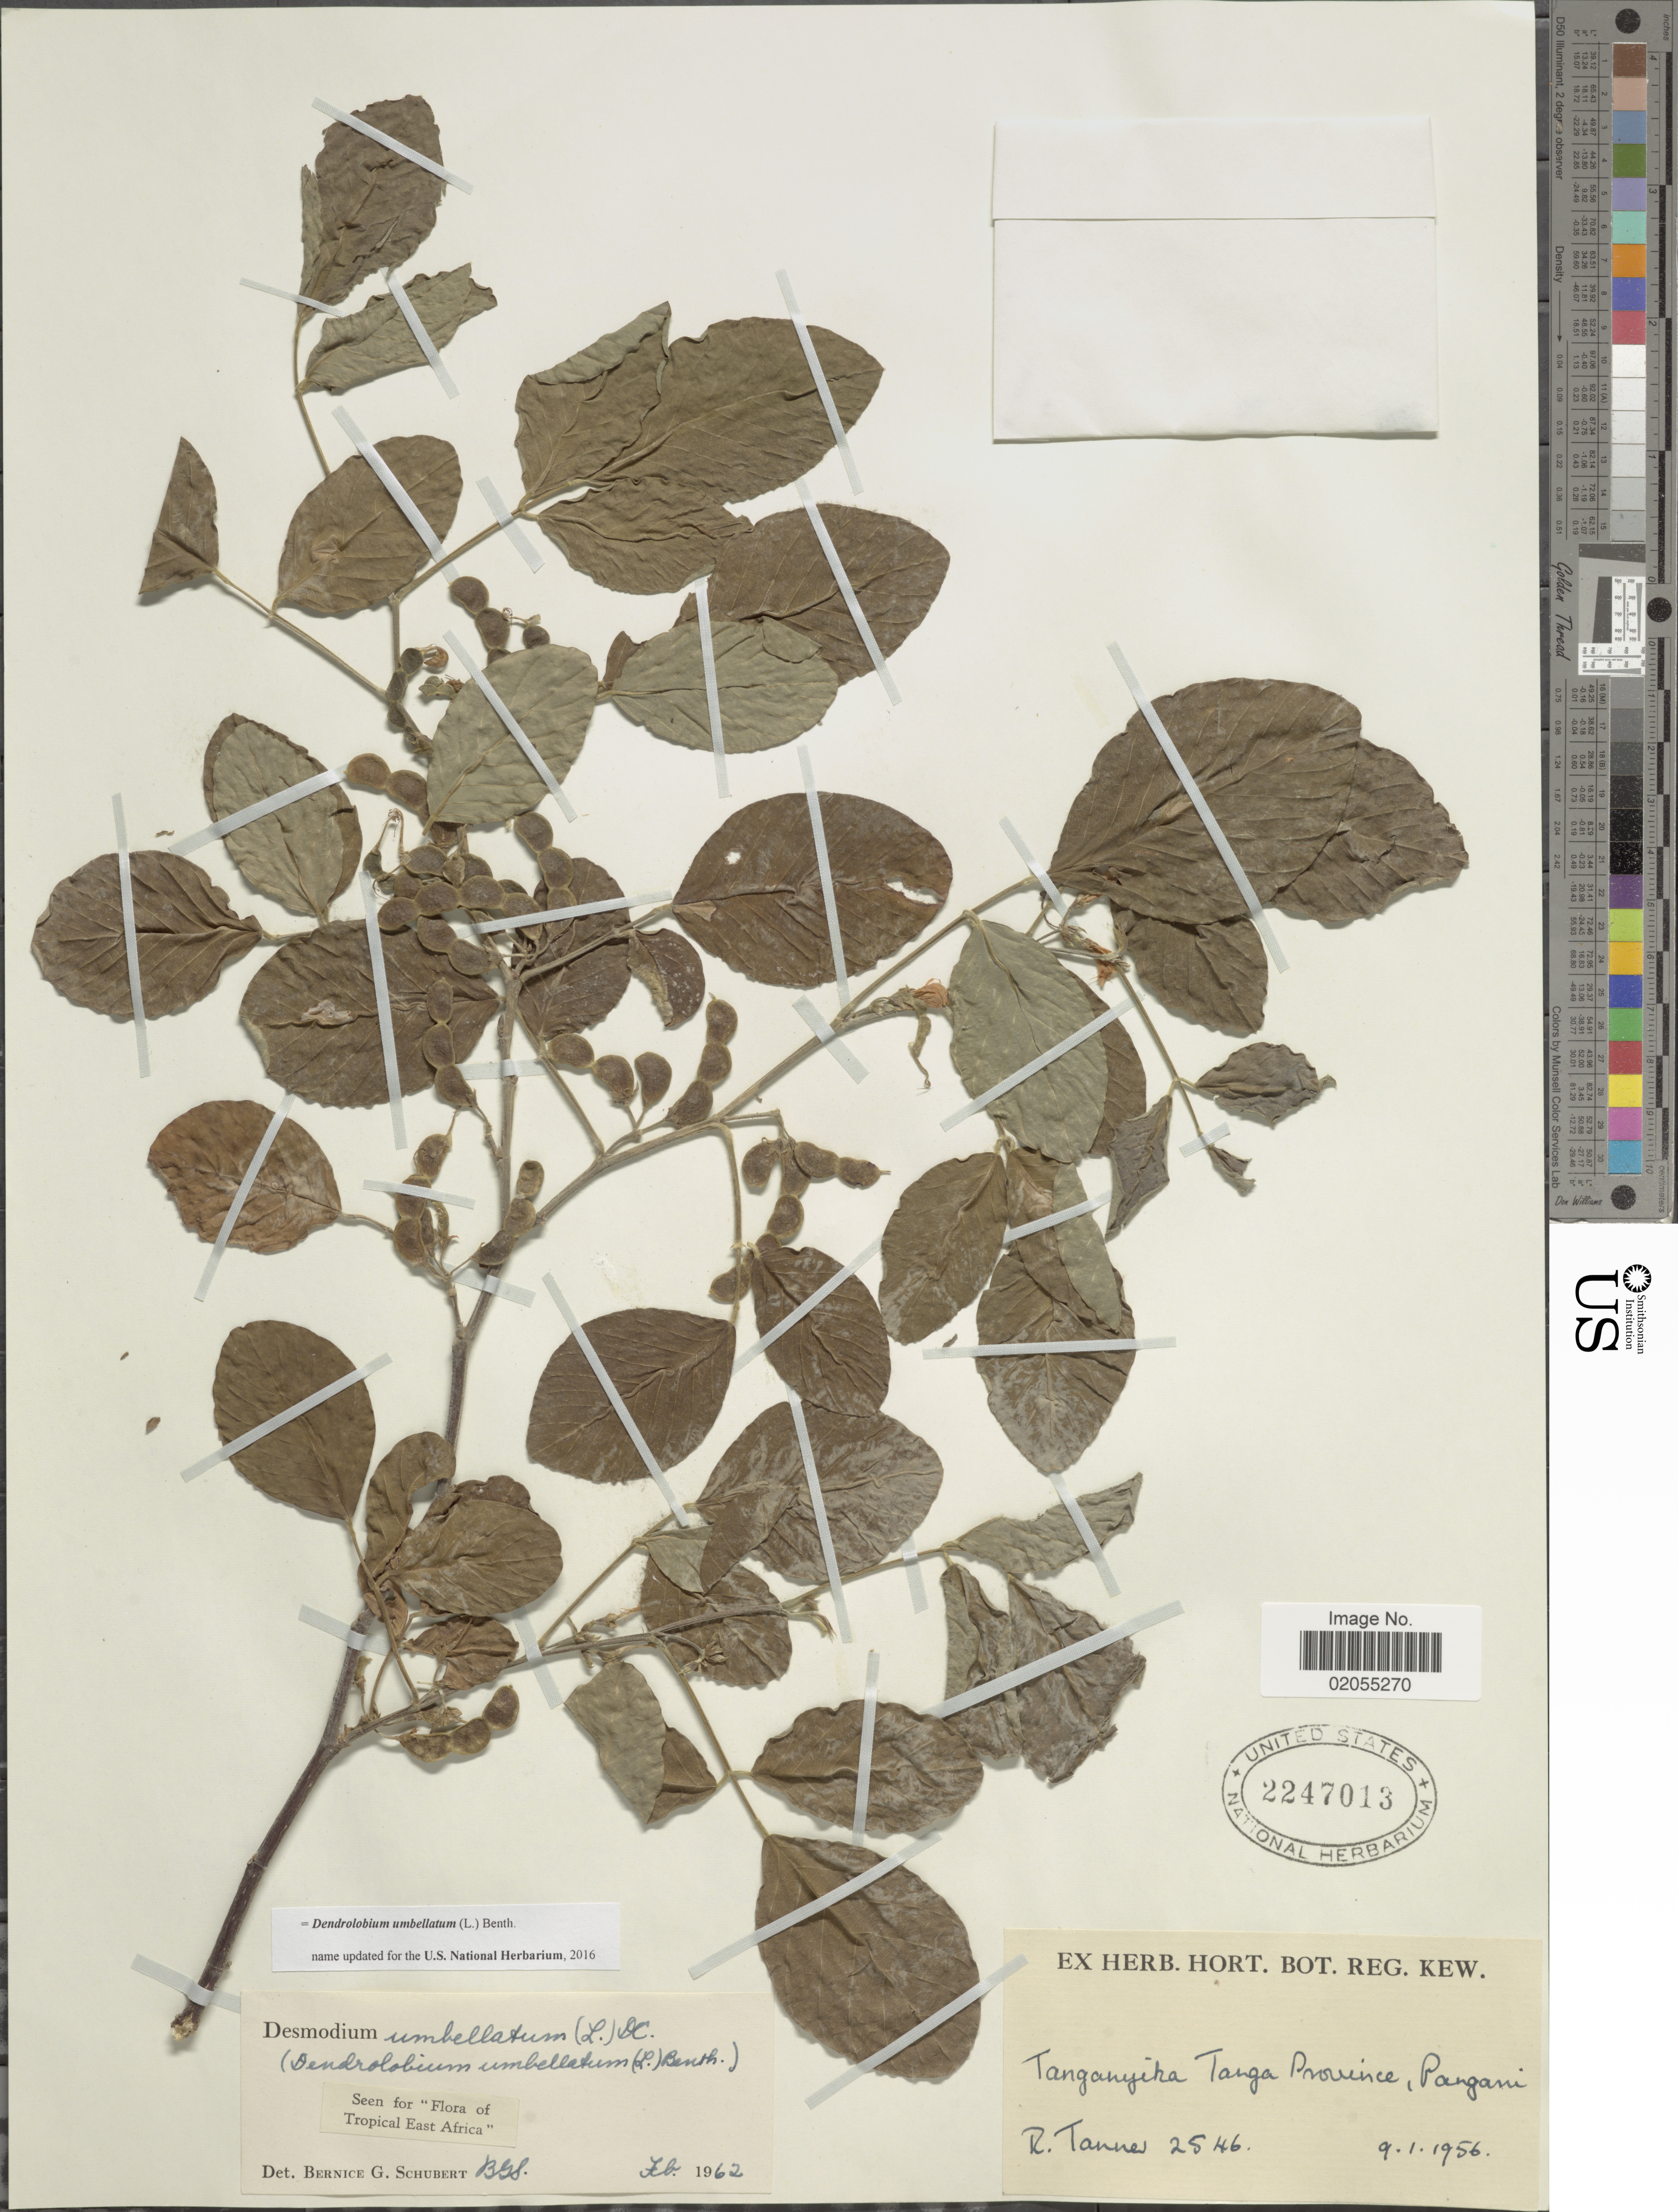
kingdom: Plantae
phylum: Tracheophyta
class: Magnoliopsida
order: Fabales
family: Fabaceae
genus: Desmodium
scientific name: Desmodium umbellatum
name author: (L.) DC.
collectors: R. Tanner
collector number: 2546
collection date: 1956-01-09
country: Tanzania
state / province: Tanga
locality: Tanganyika, Tanga Province, Pangani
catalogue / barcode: US 2247013